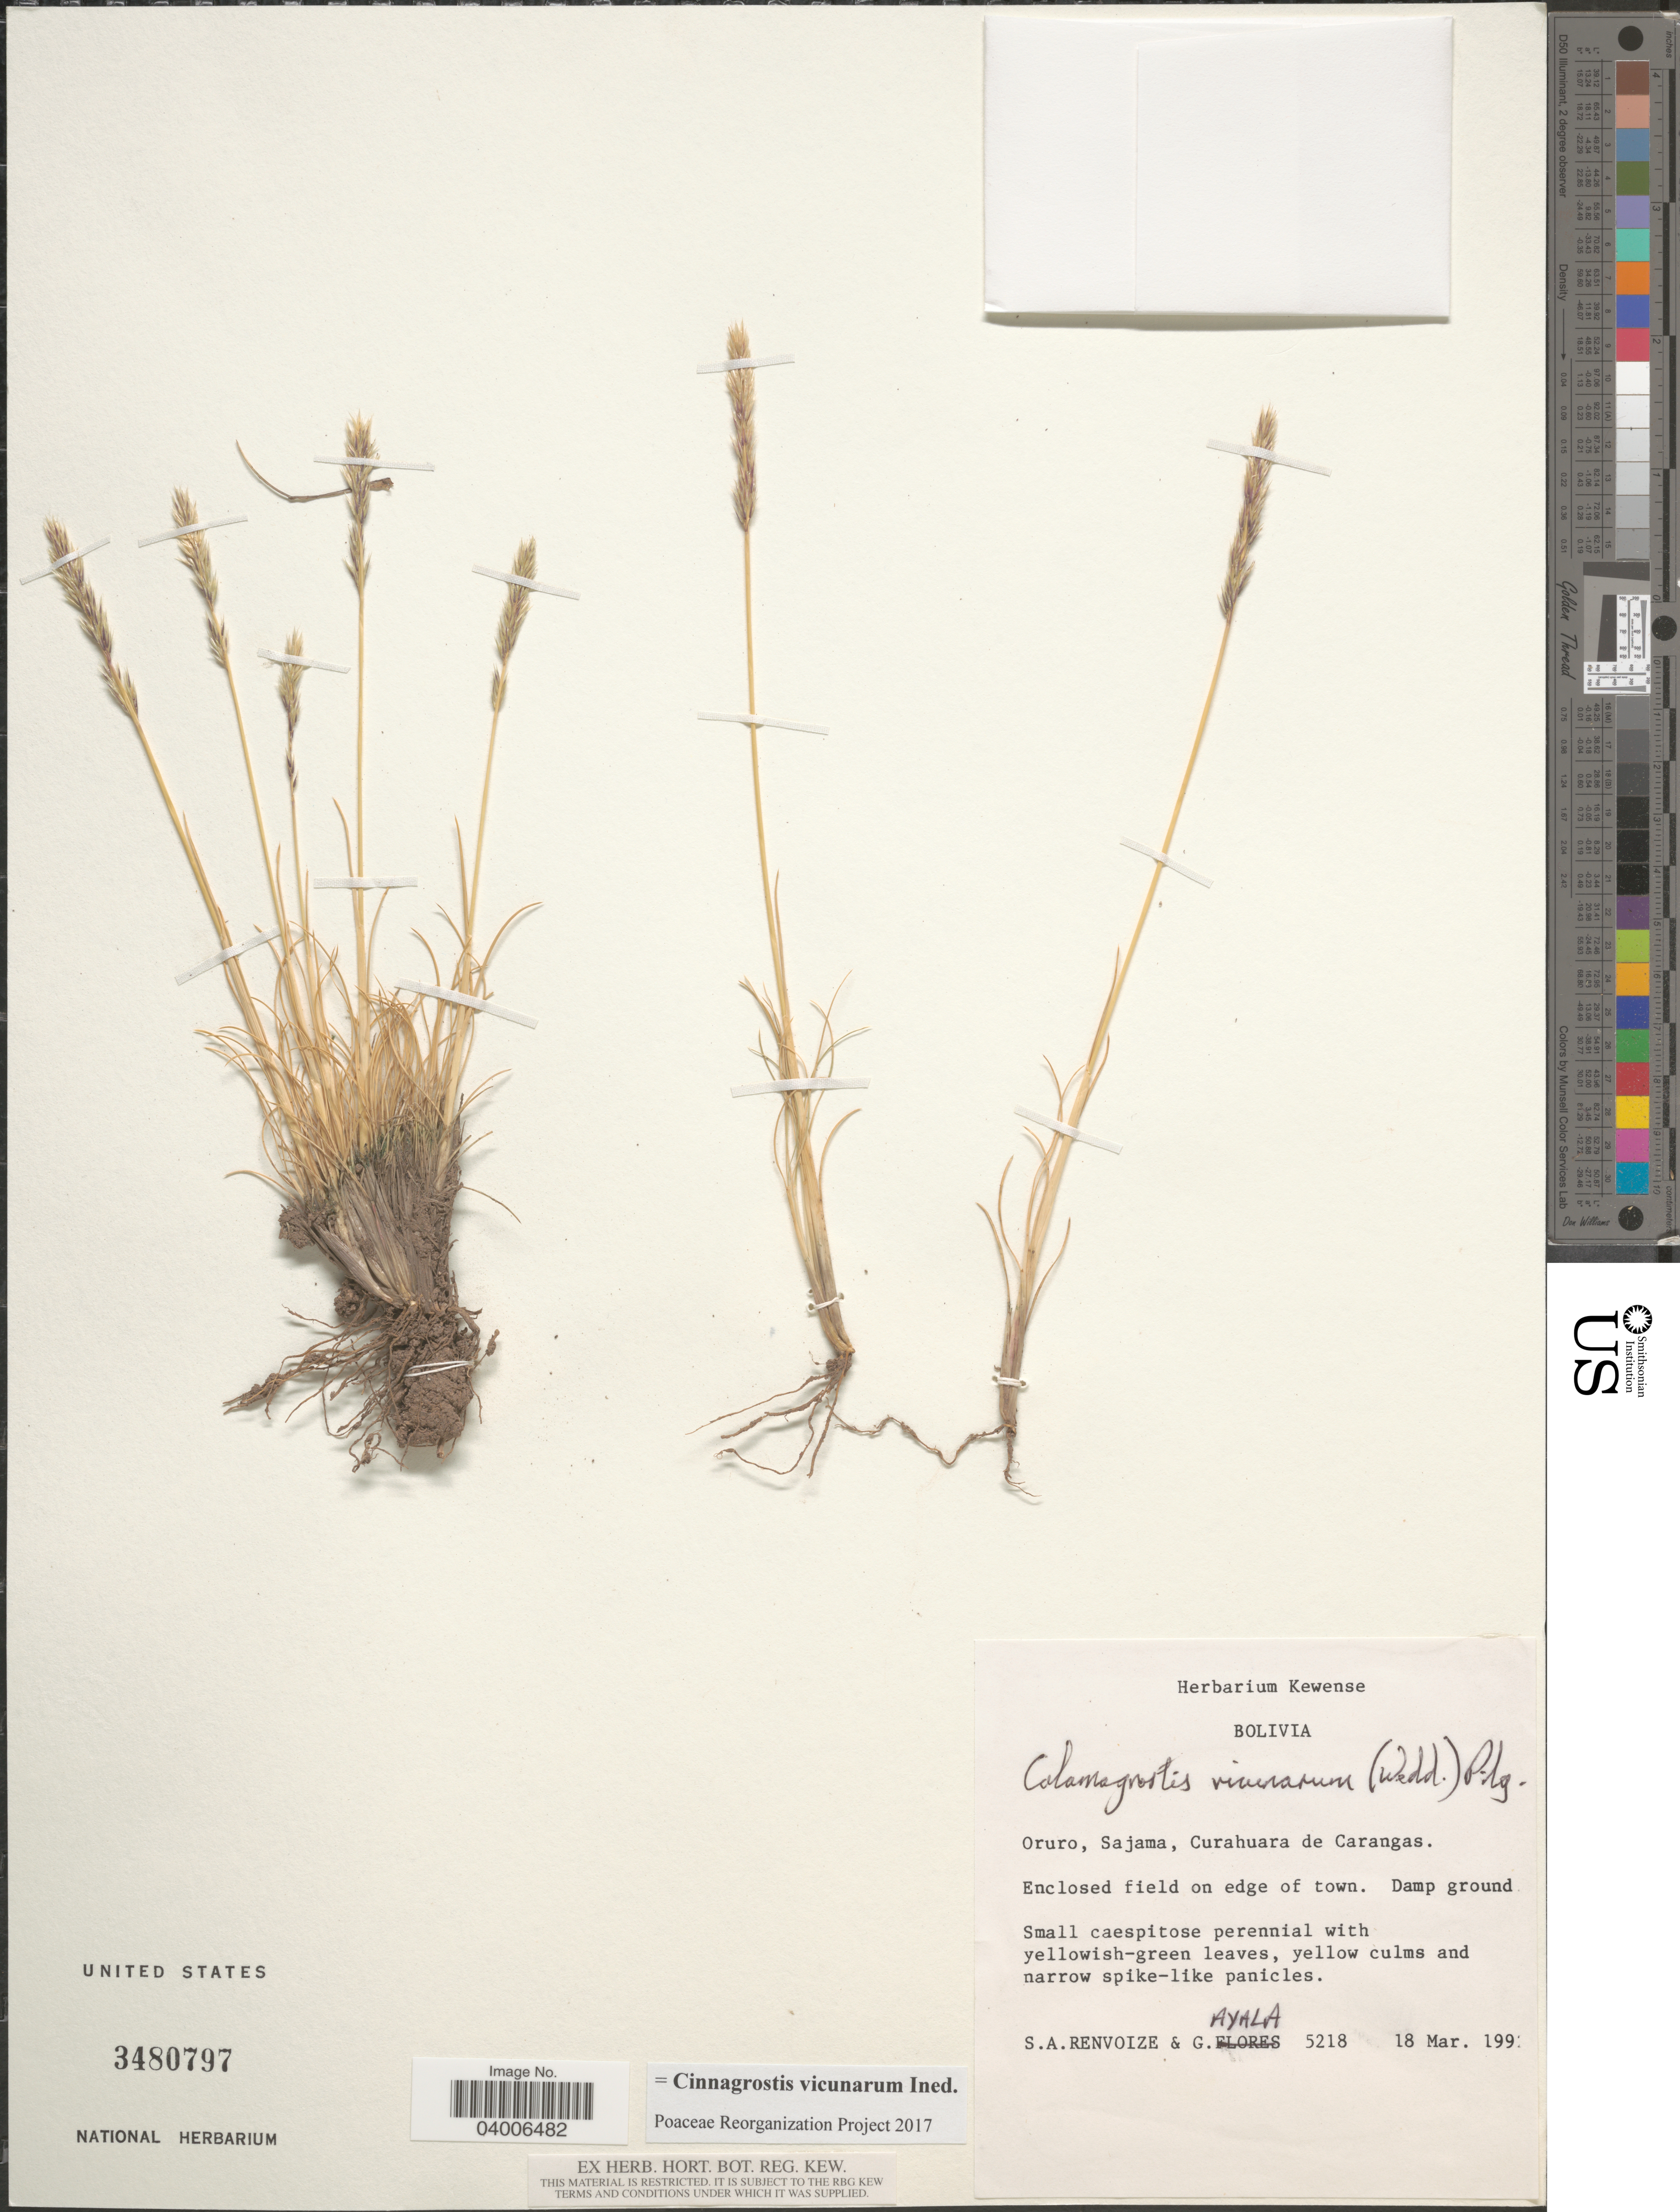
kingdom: Plantae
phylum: Tracheophyta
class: Liliopsida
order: Poales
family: Poaceae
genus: Cinnagrostis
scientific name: Cinnagrostis vicunarum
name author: (Wedd.) P.M. Peterson et al.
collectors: S. A. Renvoize & G. Ayala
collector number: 5218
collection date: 1991-03-18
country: Bolivia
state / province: Oruro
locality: Sajama, Curahuara de Carangas. Enclosed field on edge of town.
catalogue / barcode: US 3480797